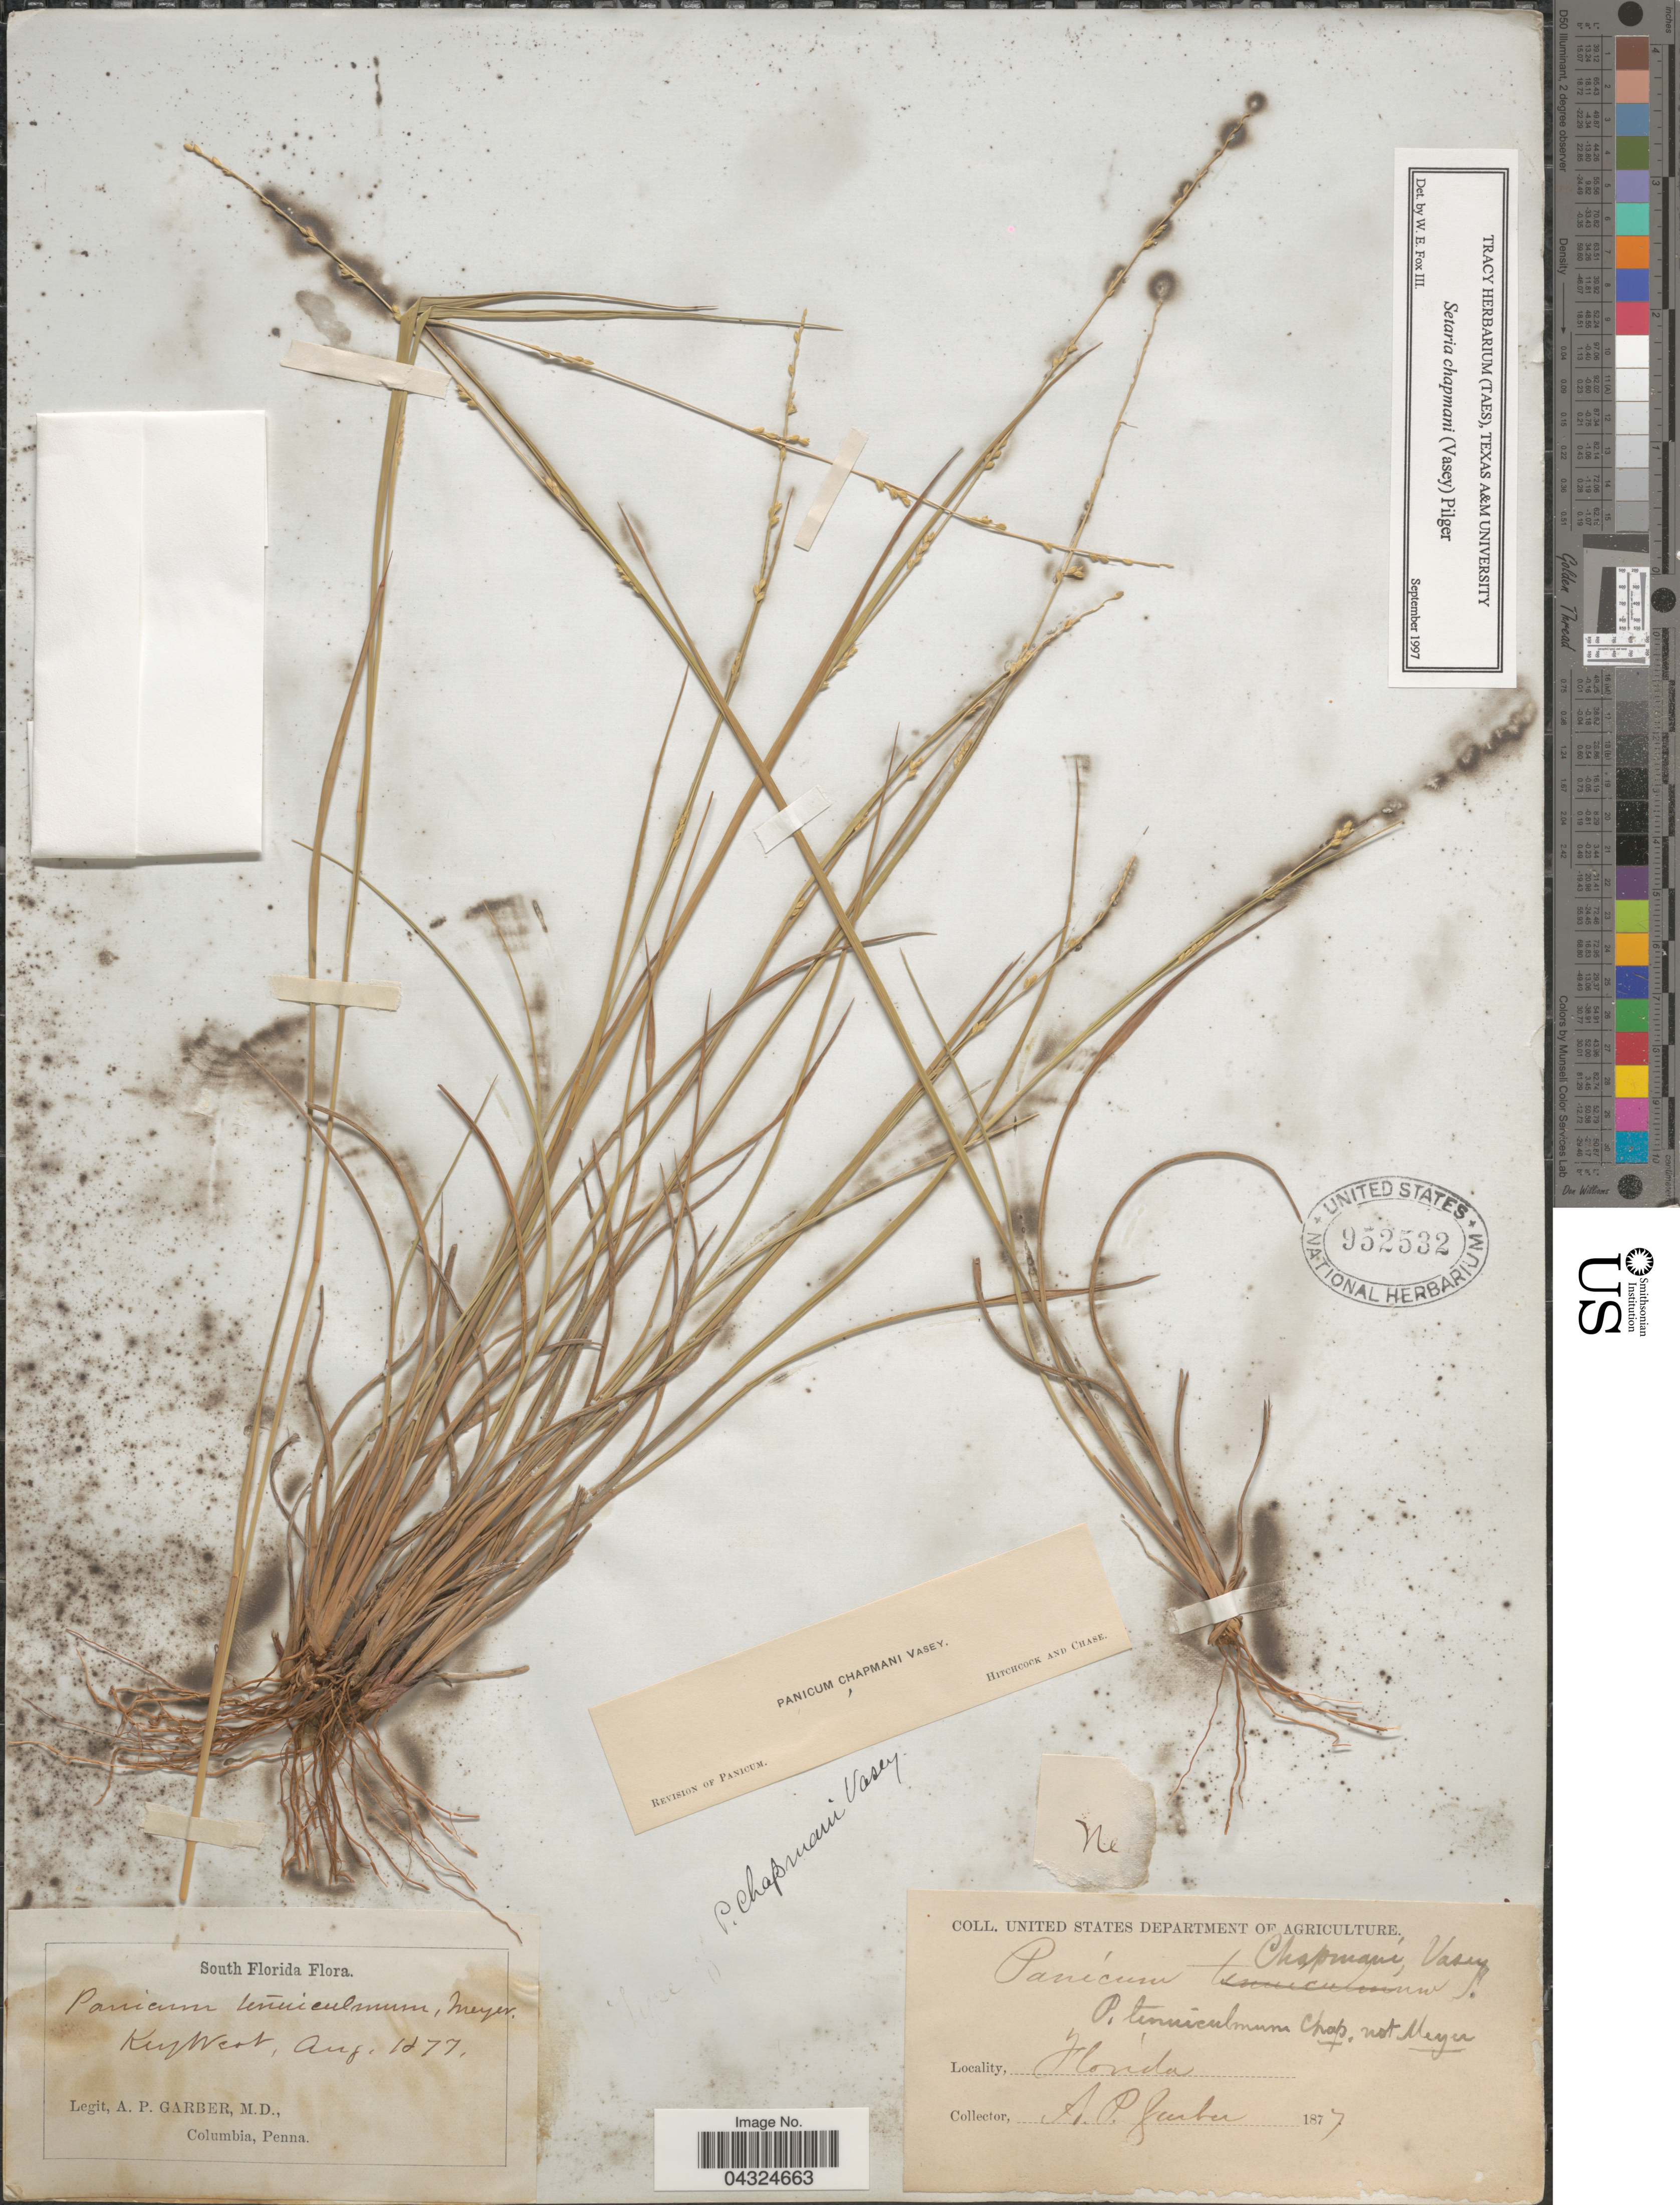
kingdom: Plantae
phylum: Tracheophyta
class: Liliopsida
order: Poales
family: Poaceae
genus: Setaria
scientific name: Setaria chapmanii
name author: (Vasey) Pilg.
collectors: A. P. Garber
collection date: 1877-08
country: United States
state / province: Florida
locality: South Florida. Key West.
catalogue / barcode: US 952532